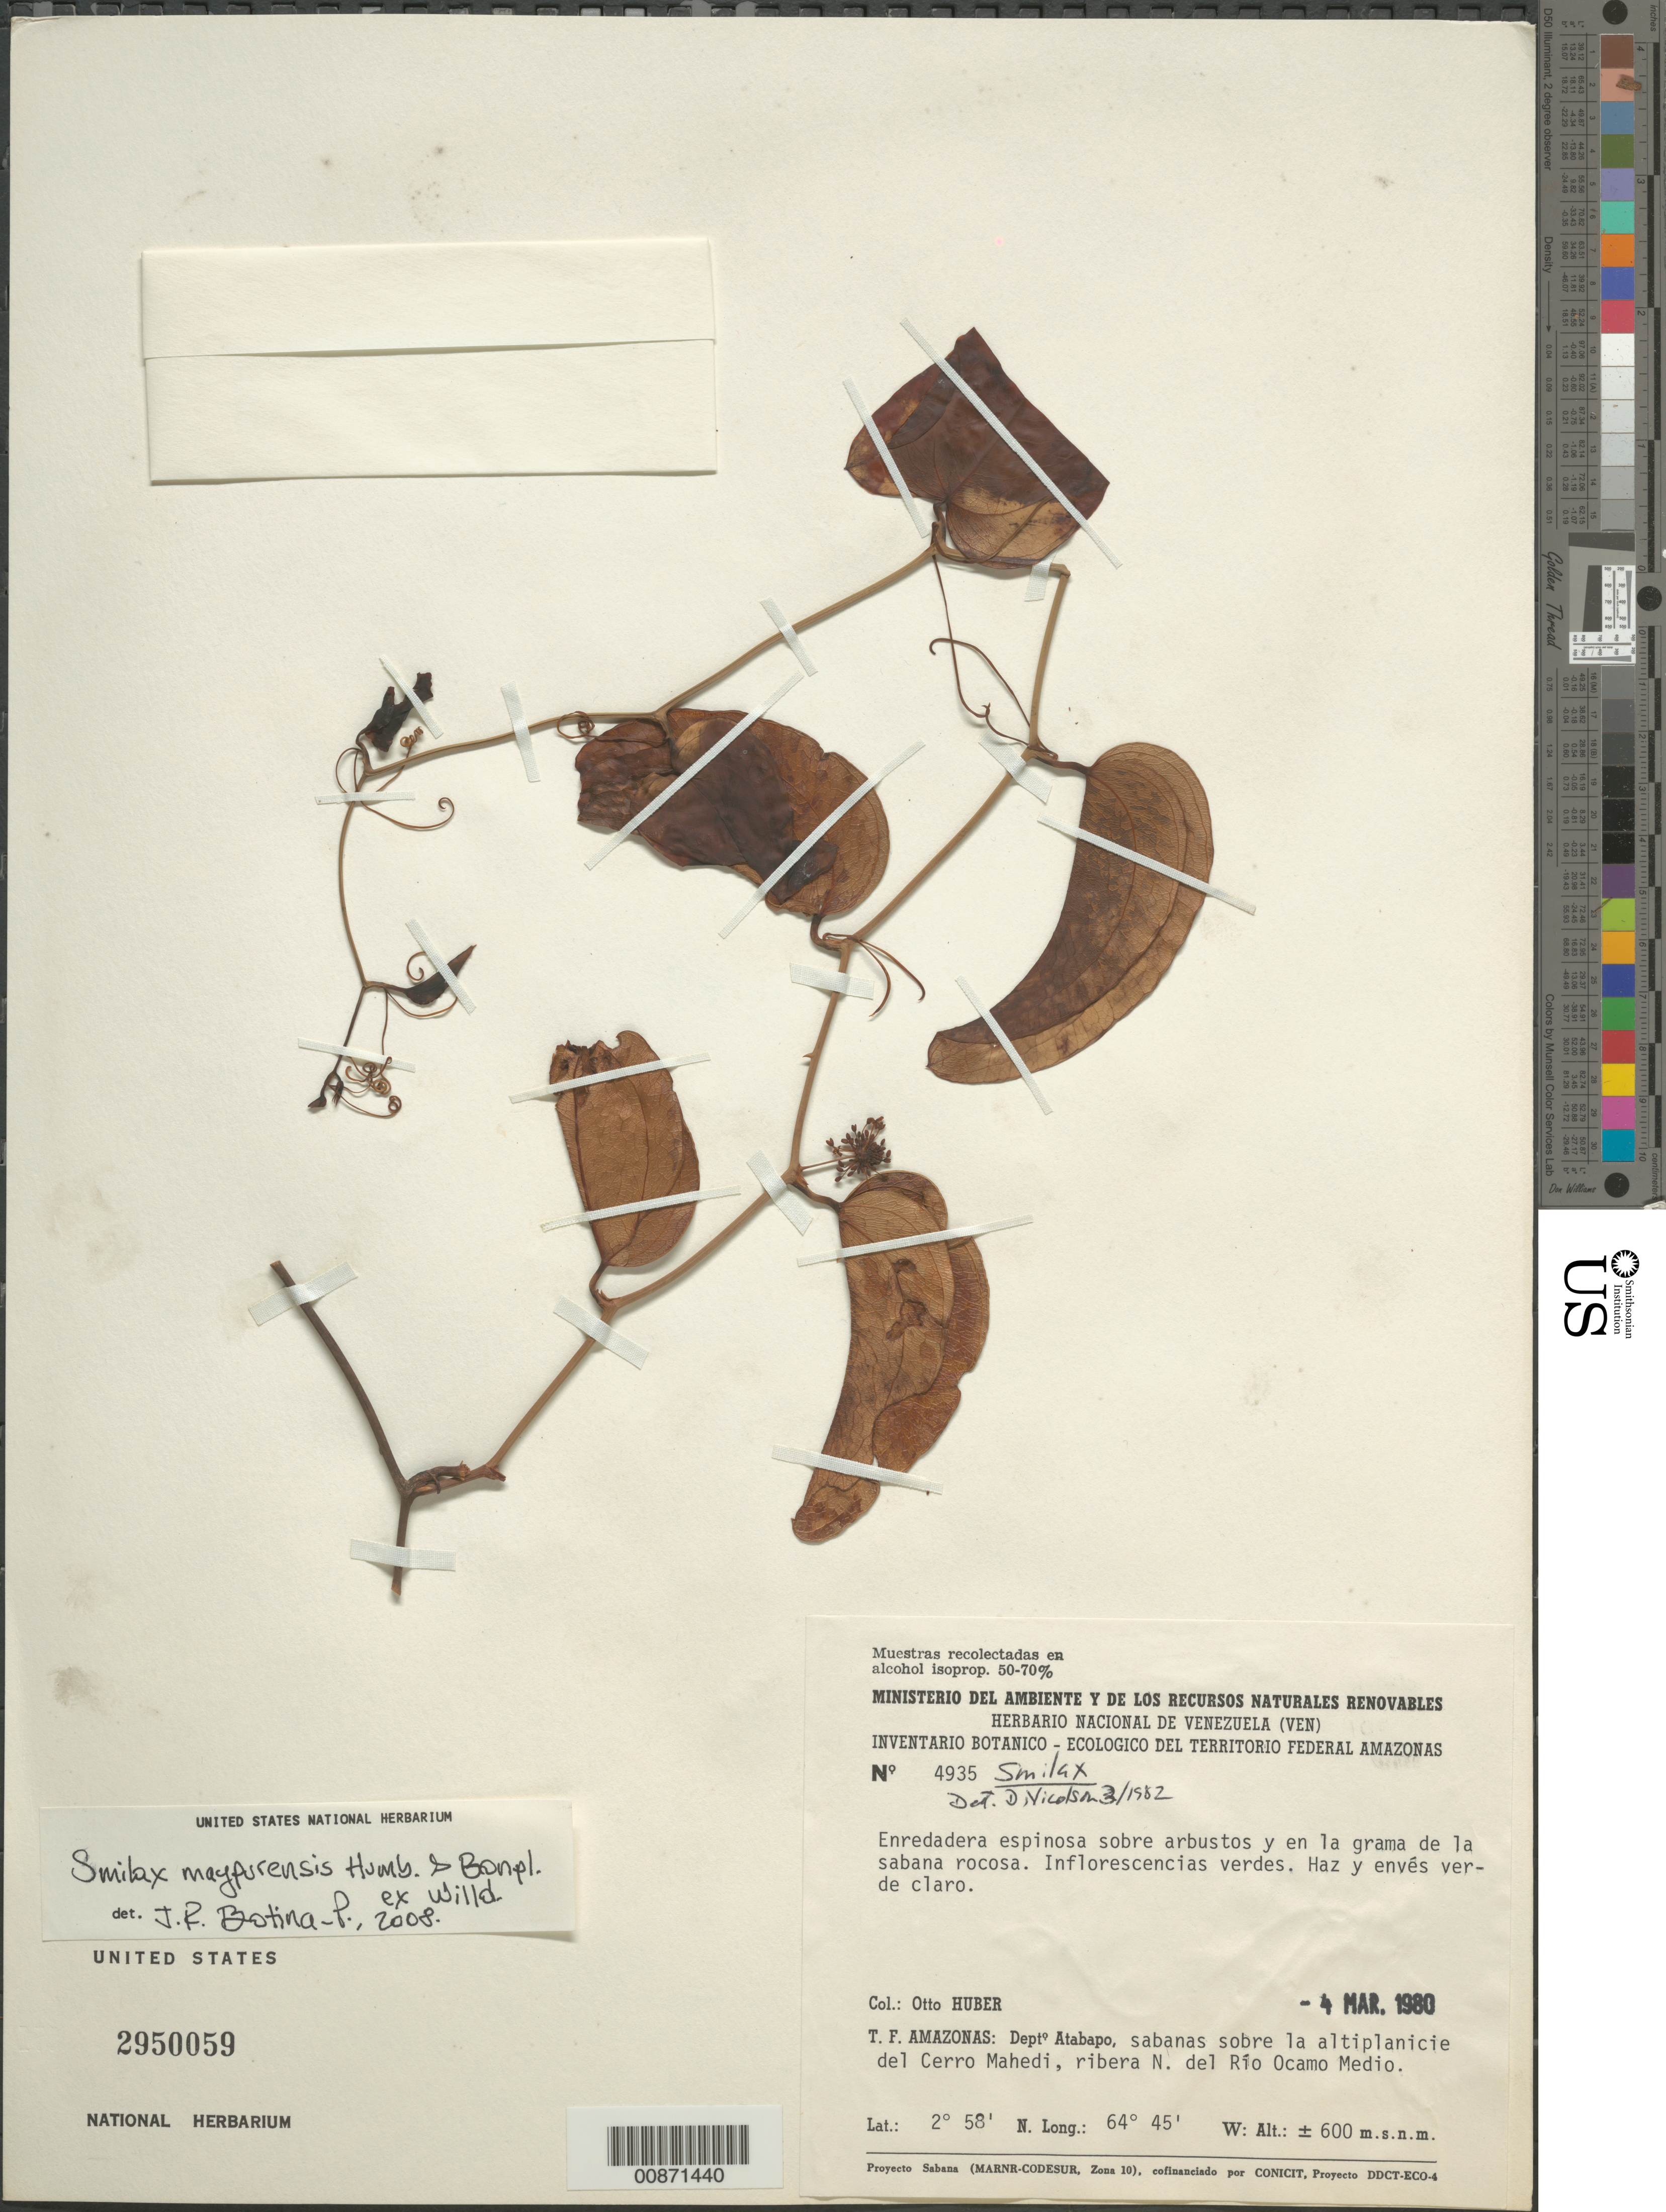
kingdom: Plantae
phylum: Tracheophyta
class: Liliopsida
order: Liliales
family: Smilacaceae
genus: Smilax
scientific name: Smilax maypurensis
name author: Humb. & Bonpl. ex Willd.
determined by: Botina-P., J. R.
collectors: O. Huber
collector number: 4935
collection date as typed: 4-Mar-80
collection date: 1980-03-04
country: Venezuela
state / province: Amazonas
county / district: Atabapo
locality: Cerro Mahedi, N del Río Ocamo Medio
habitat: Sabanas; sobre arbustos y en la grama de la sabana rocosa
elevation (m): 600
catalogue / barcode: US 2950059